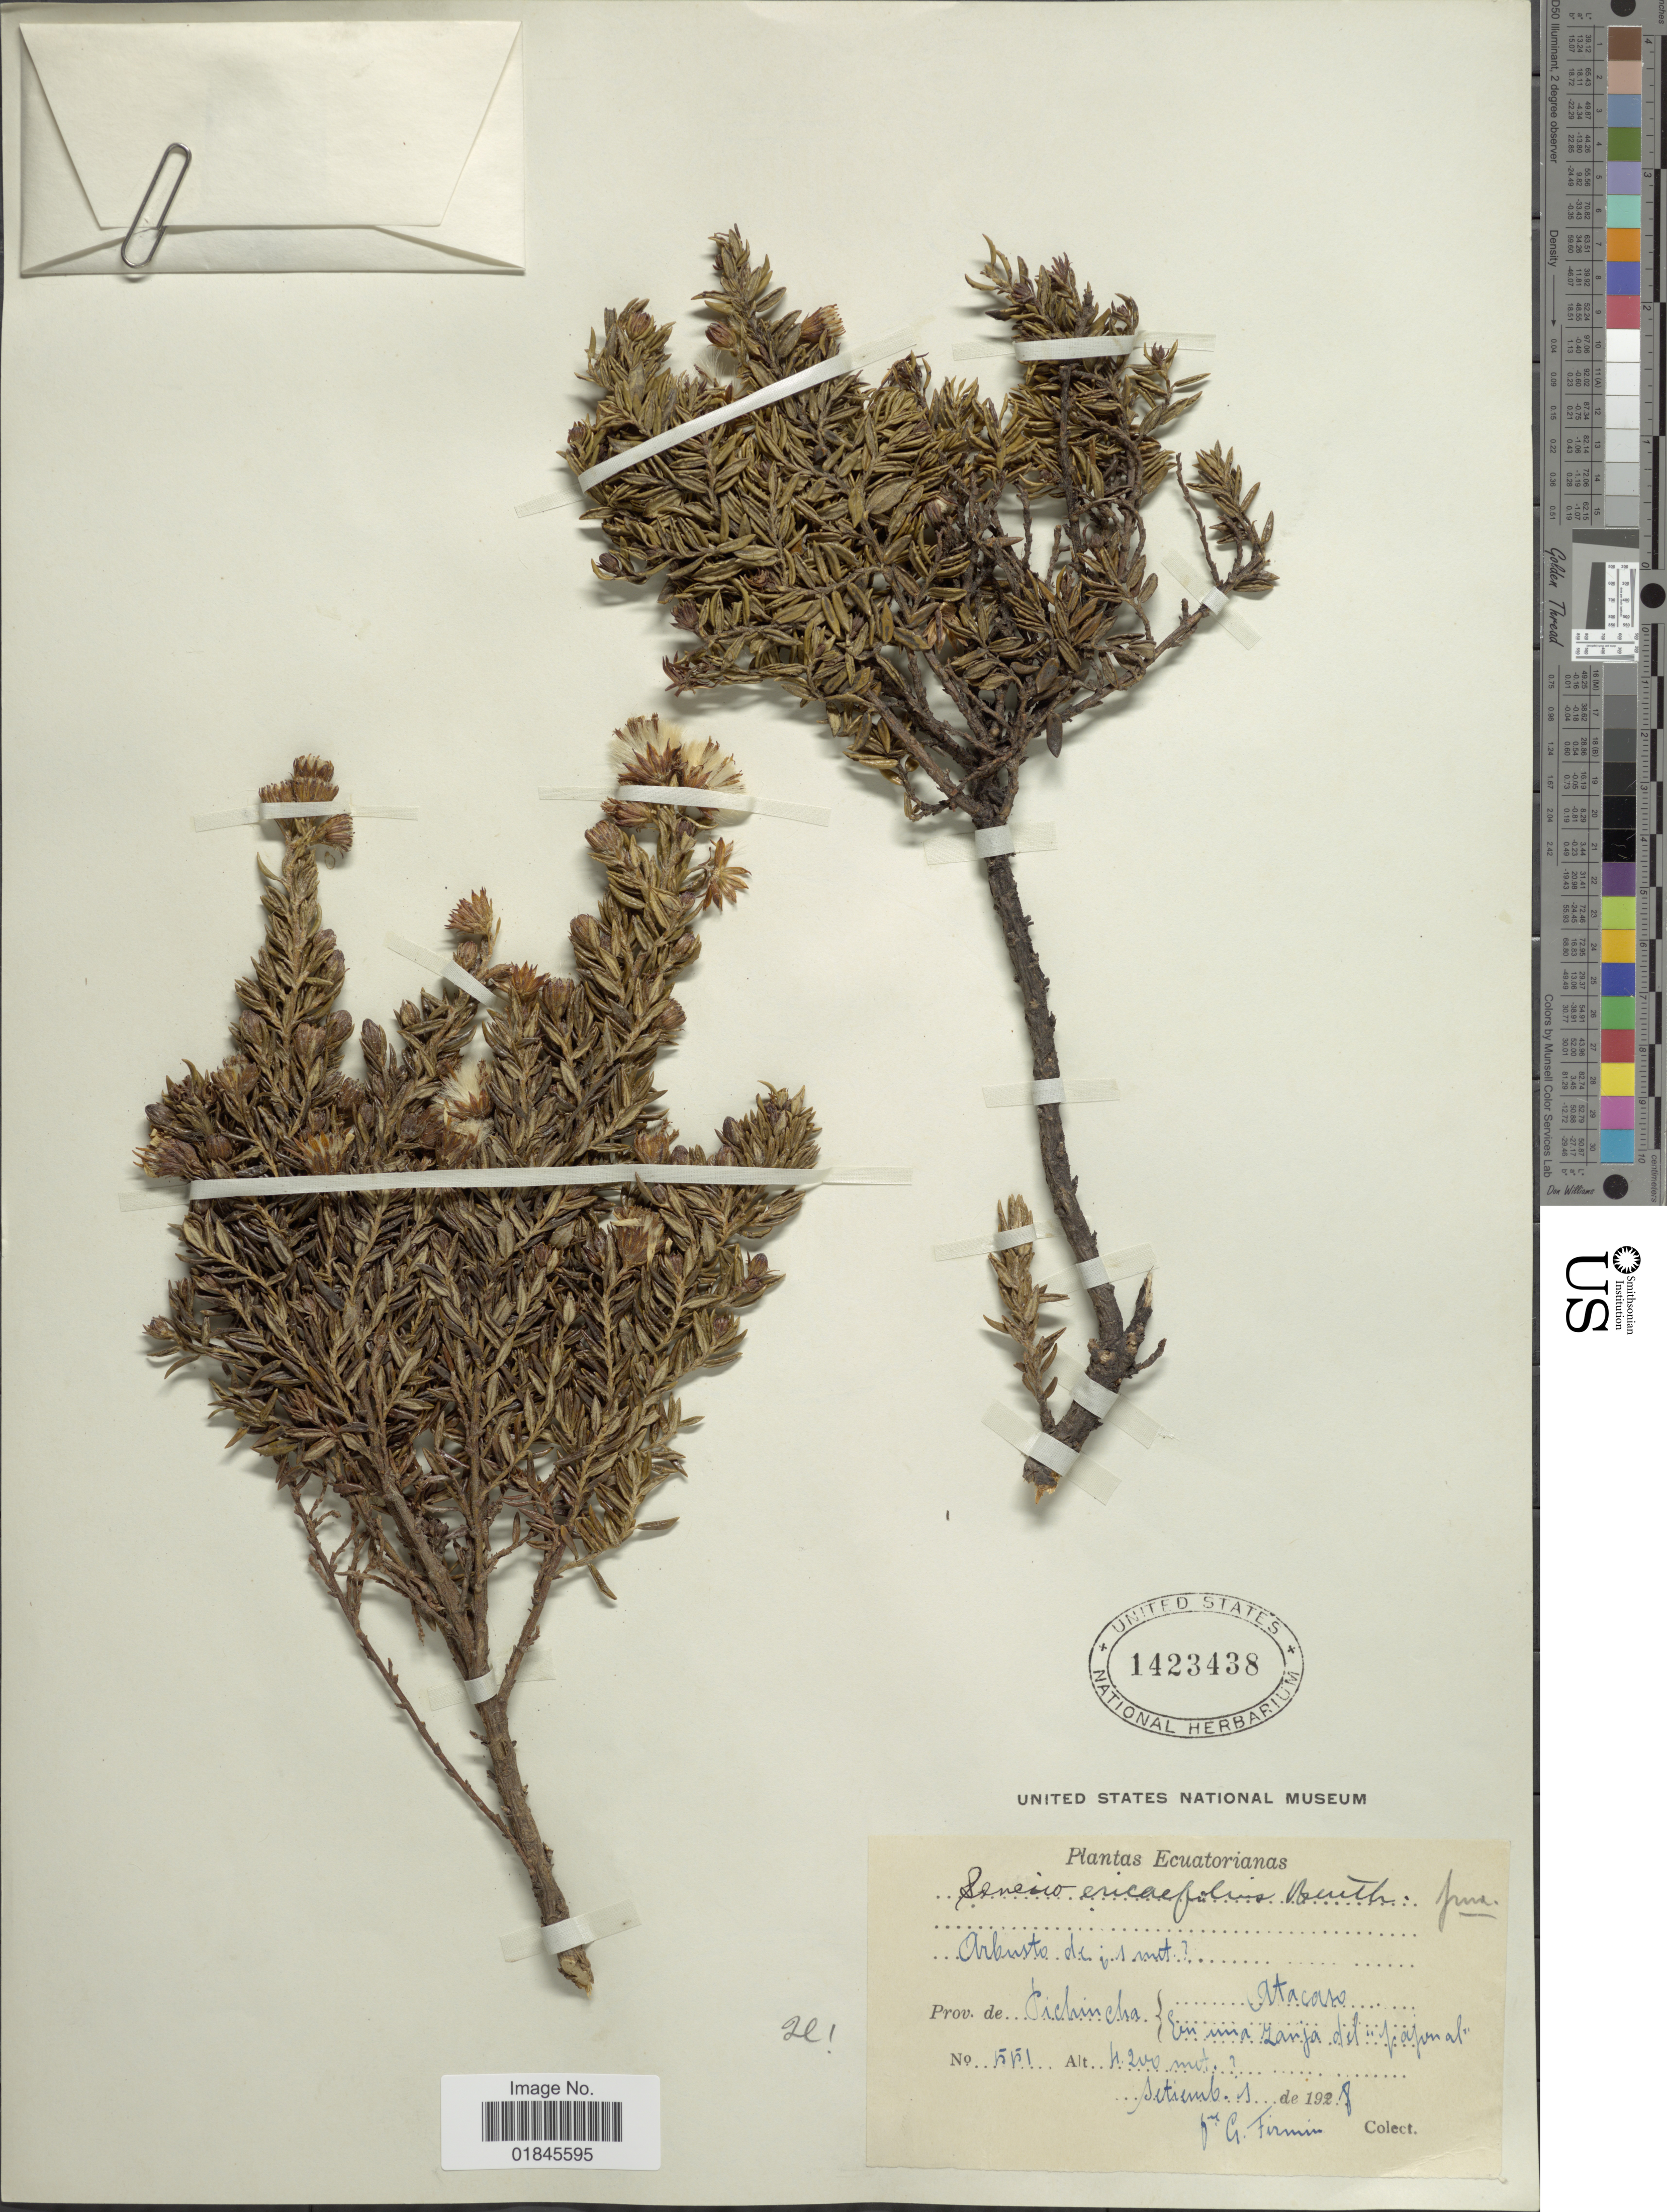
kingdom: Plantae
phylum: Tracheophyta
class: Magnoliopsida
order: Asterales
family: Asteraceae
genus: Pentacalia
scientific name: Pentacalia peruviana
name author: (Pers.) Cuatrec.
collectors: F. Firmin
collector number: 551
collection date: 1928-09-04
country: Ecuador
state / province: Pichincha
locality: Prov. de Pichincha. Atacazo. En una Zarja del "pajonal".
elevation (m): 4200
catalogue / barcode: US 1423438